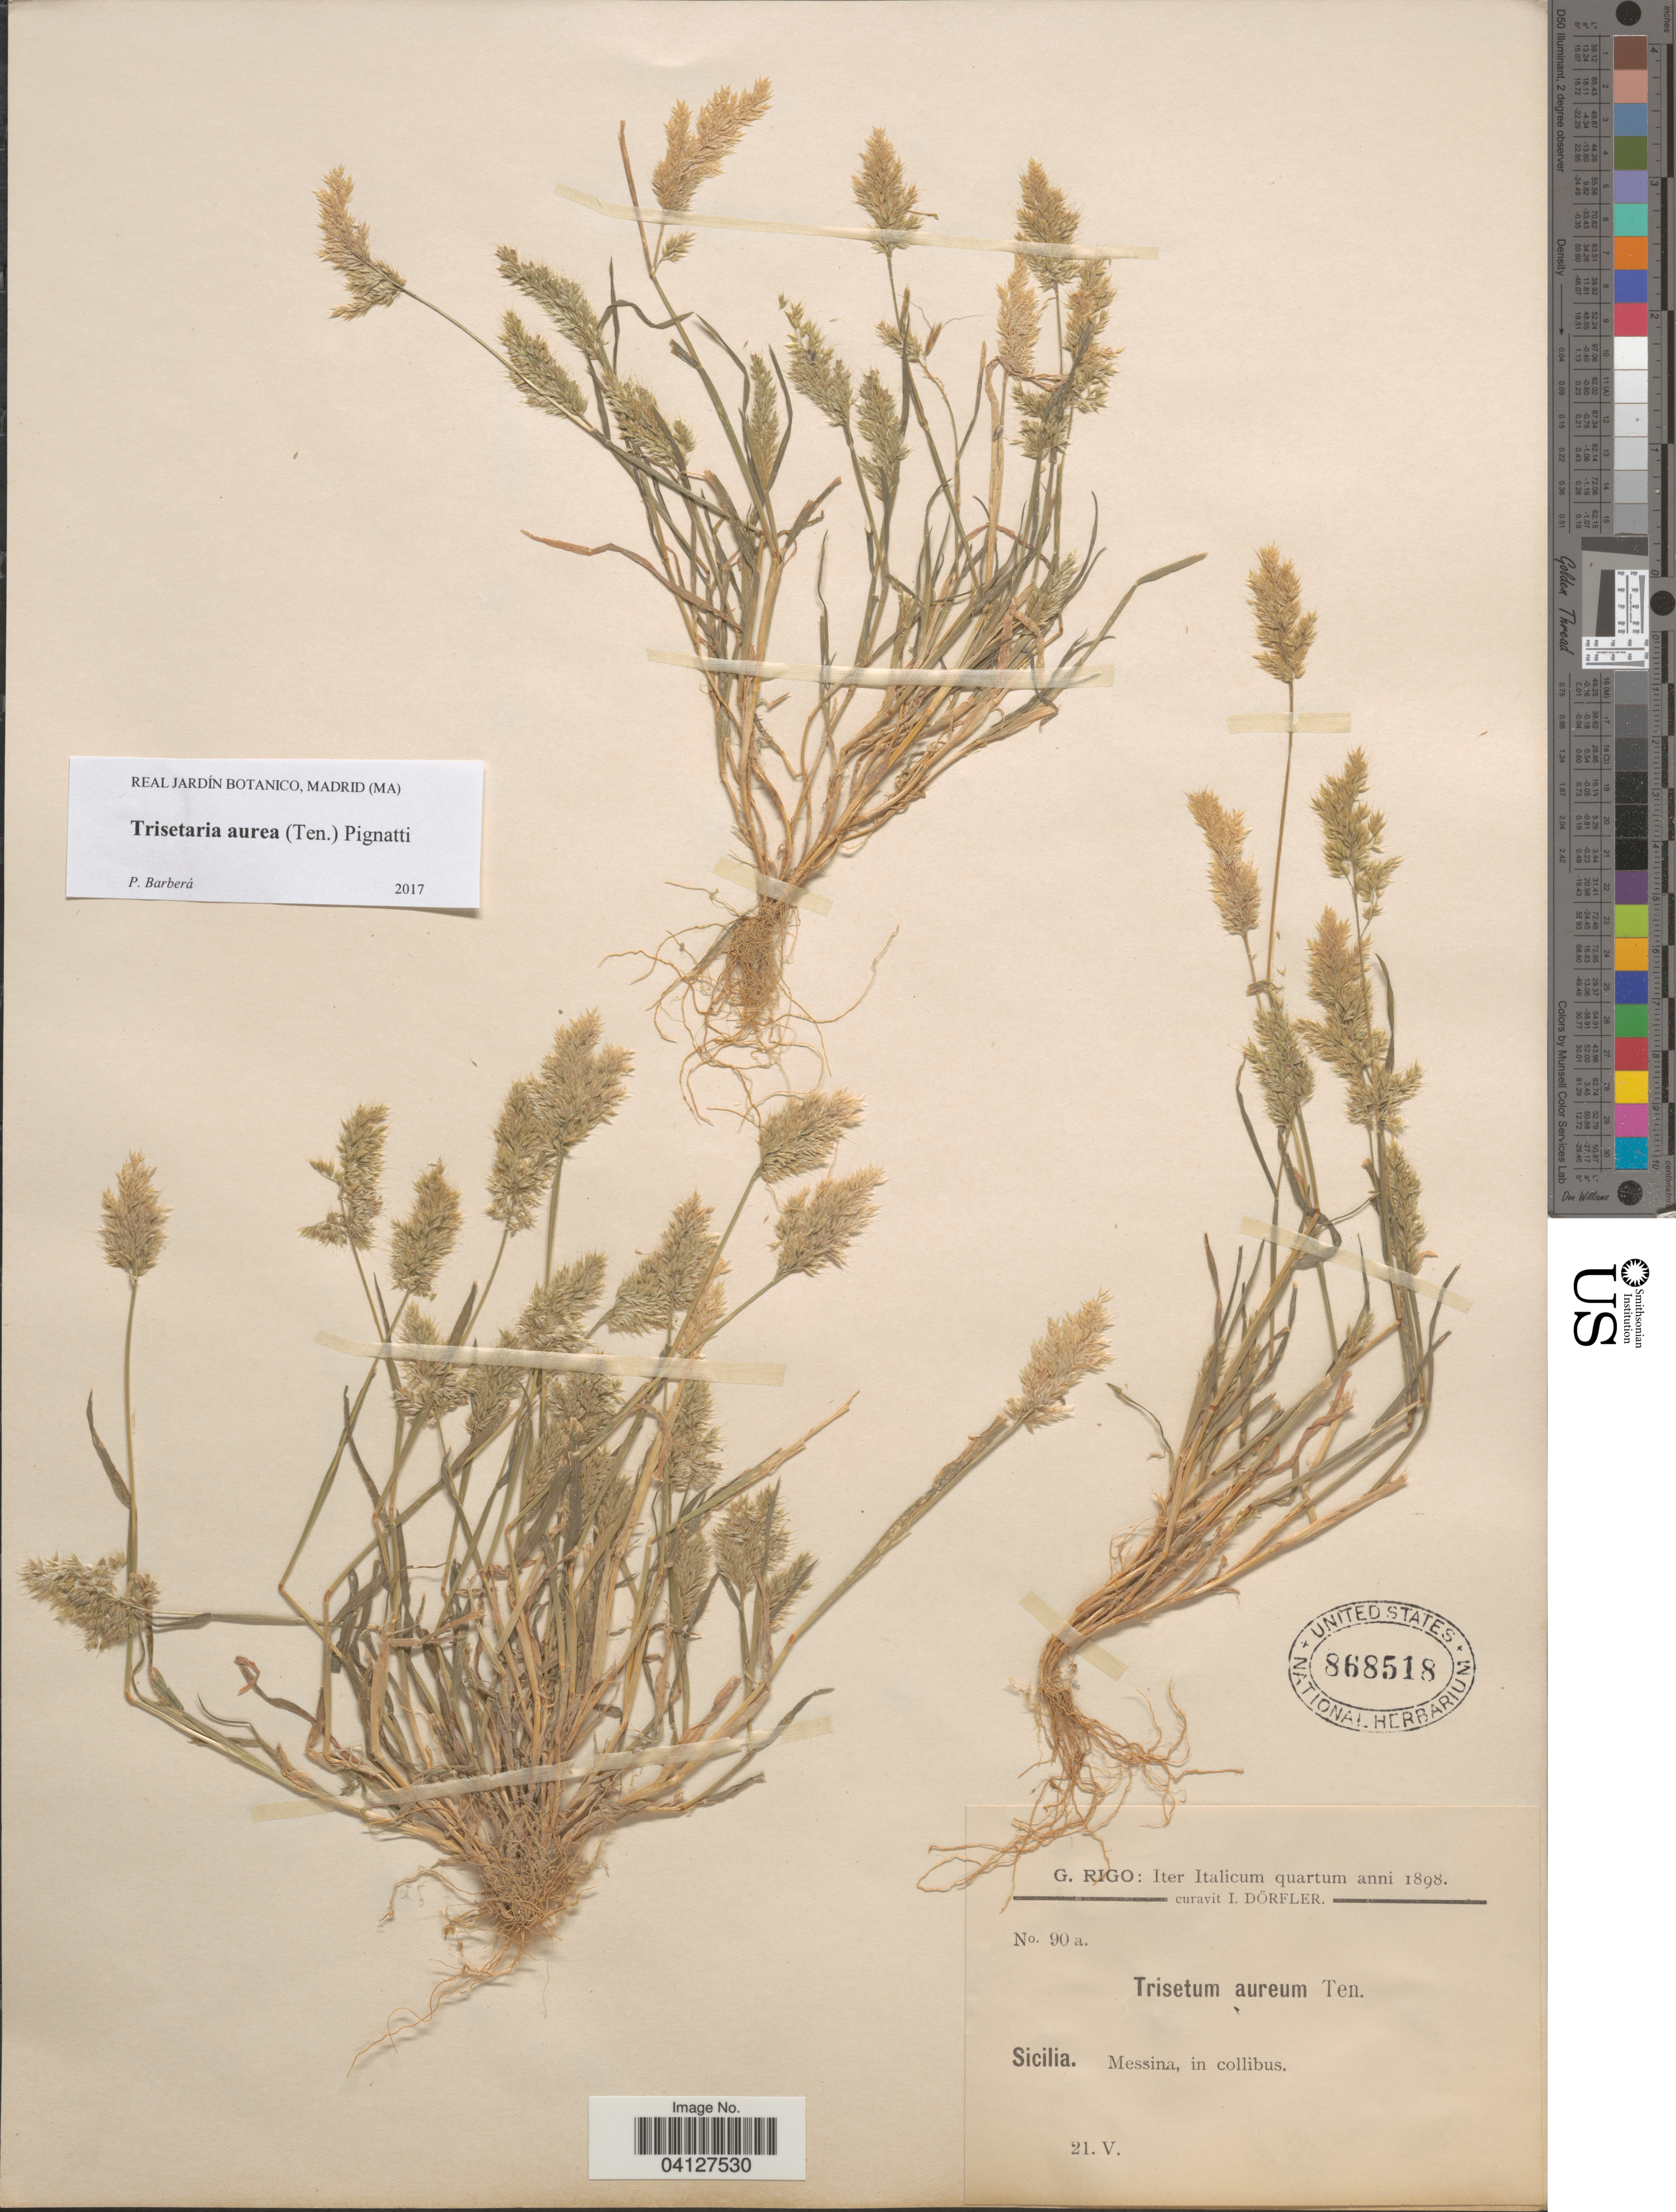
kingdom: Plantae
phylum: Tracheophyta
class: Liliopsida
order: Poales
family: Poaceae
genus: Trisetaria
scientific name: Trisetaria aurea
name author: (Ten.) Pignatti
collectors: G. Rigo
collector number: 90a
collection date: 1898-05-21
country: Italy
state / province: Siciliana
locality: Iter Italicum quartum. Sicilia. Messina, in collibus.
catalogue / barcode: US 868518